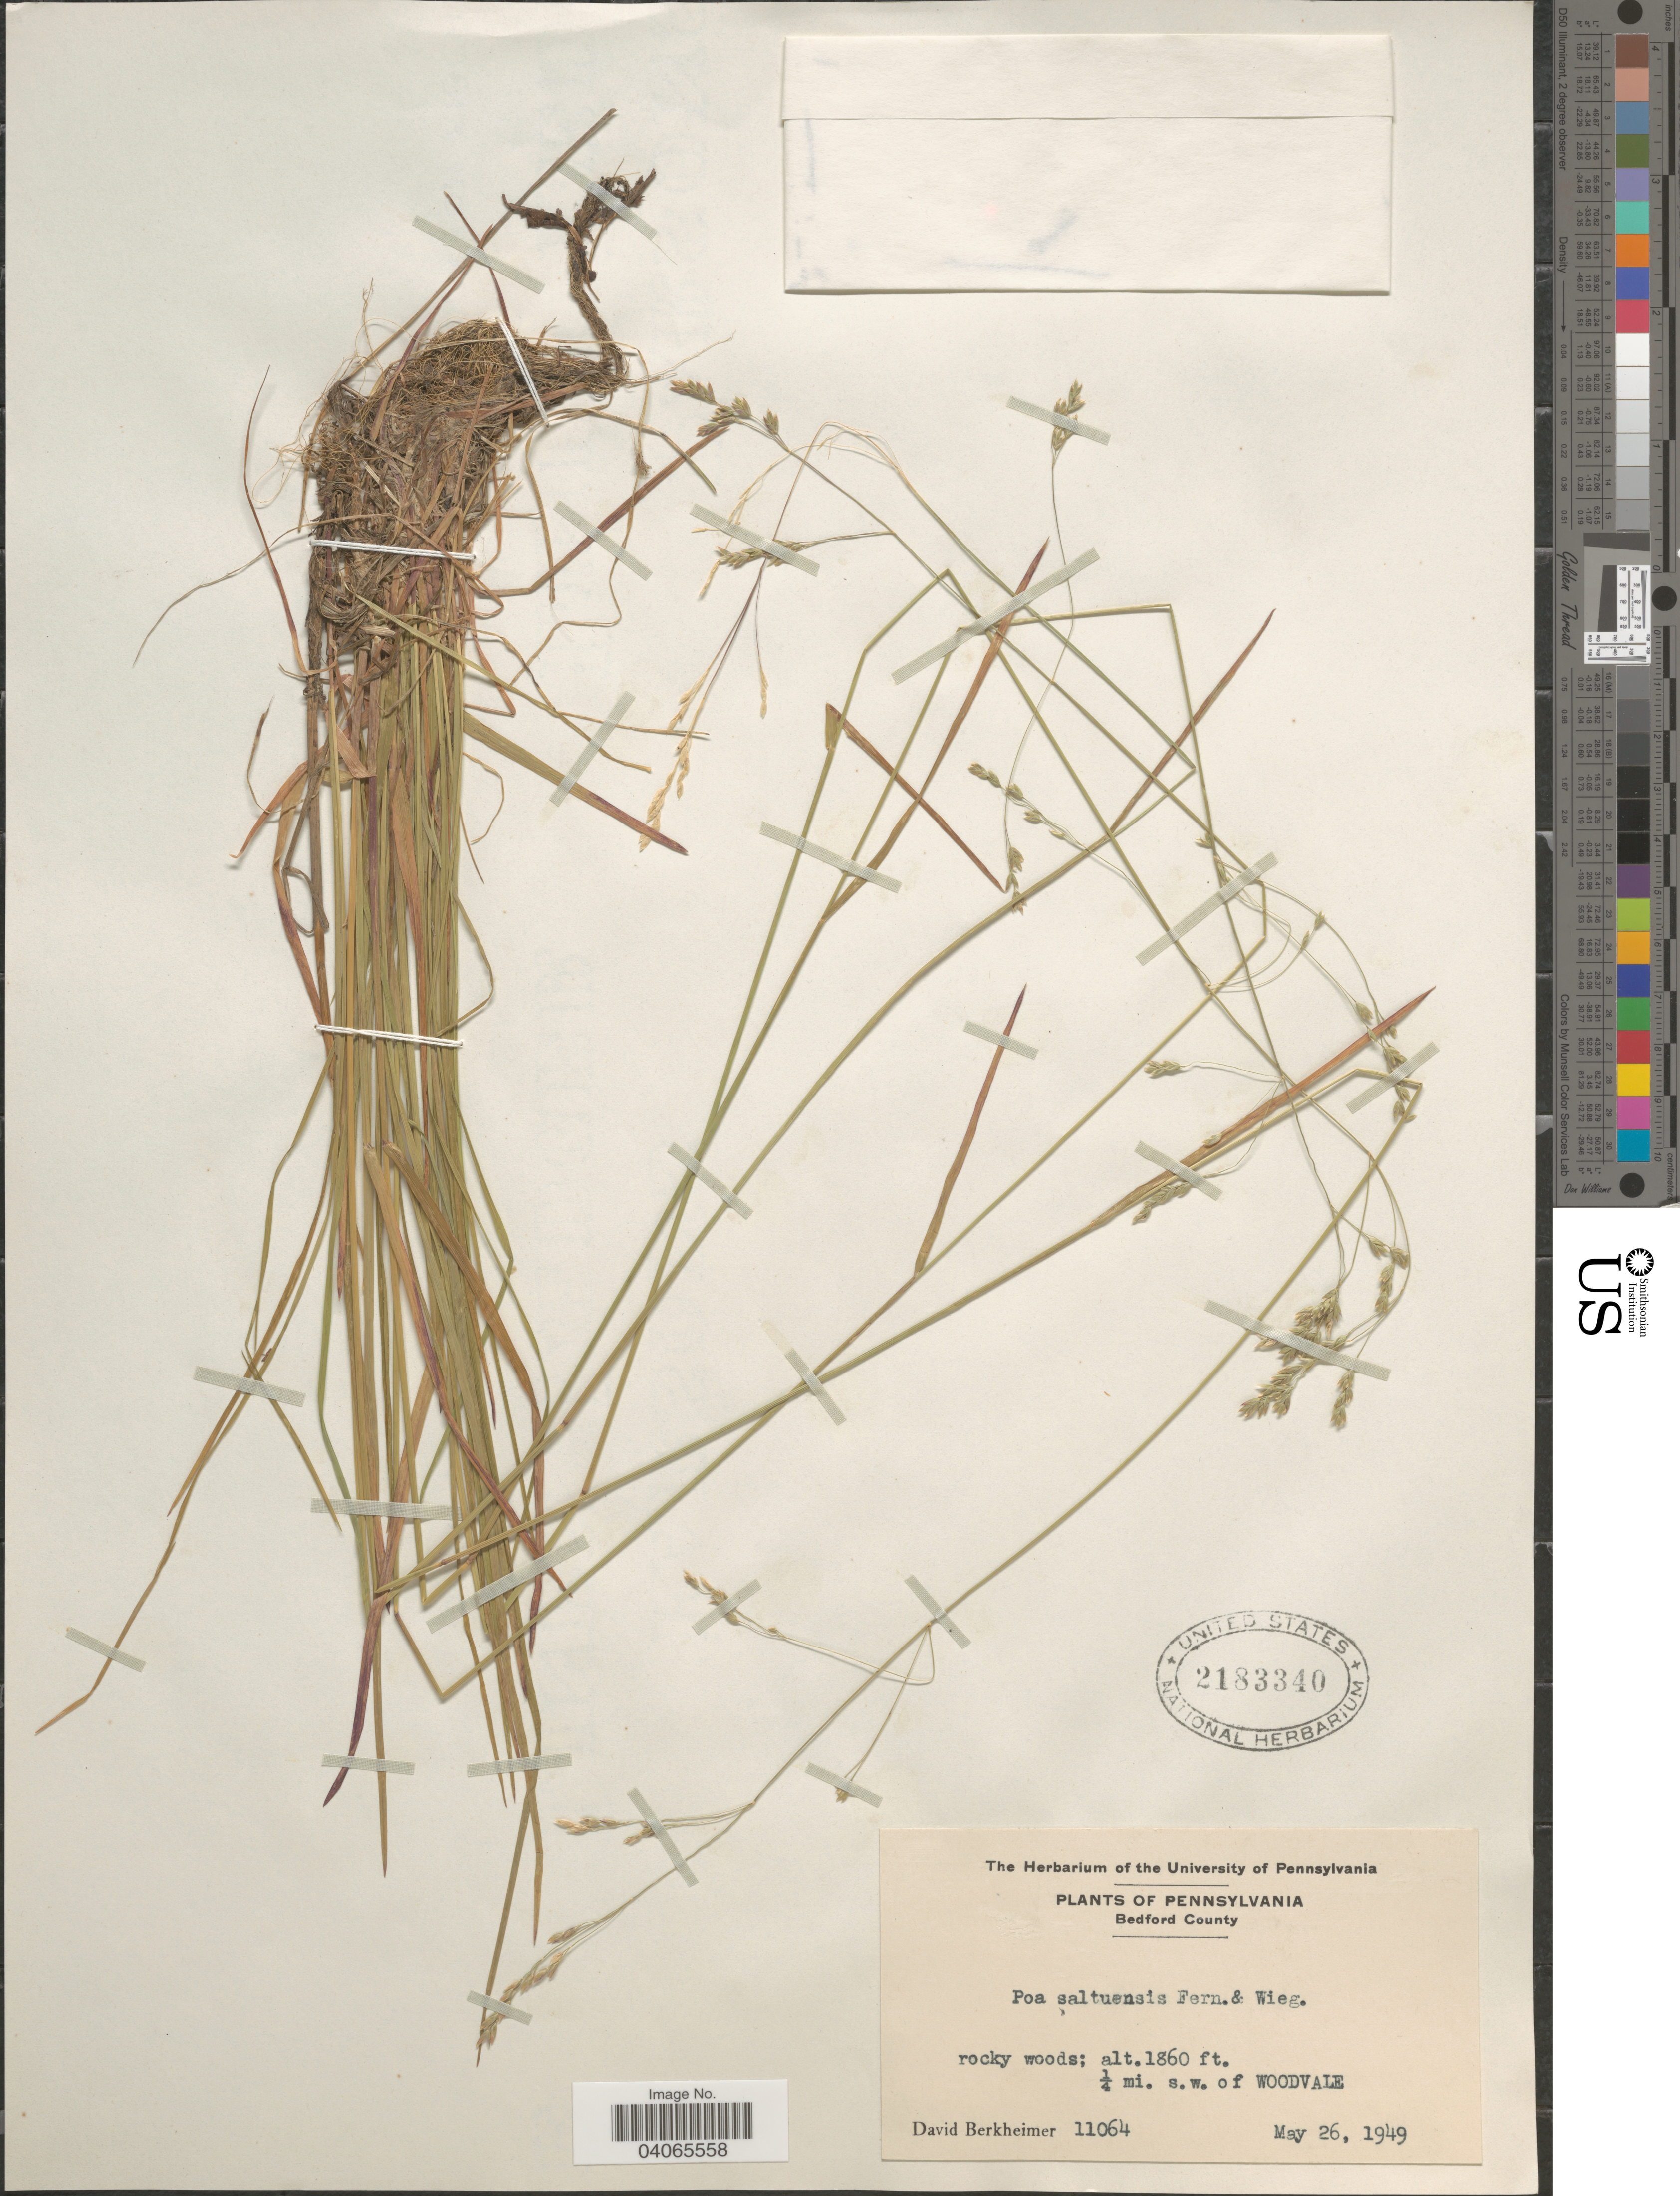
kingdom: Plantae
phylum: Tracheophyta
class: Liliopsida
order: Poales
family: Poaceae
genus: Poa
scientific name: Poa saltuensis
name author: Fernald & Wiegand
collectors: D. Berkheimer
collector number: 11064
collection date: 1949-05-26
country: United States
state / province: Pennsylvania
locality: Bedford County. ¼ mi. s.w. of Woodvale.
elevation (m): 567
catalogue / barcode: US 2183340